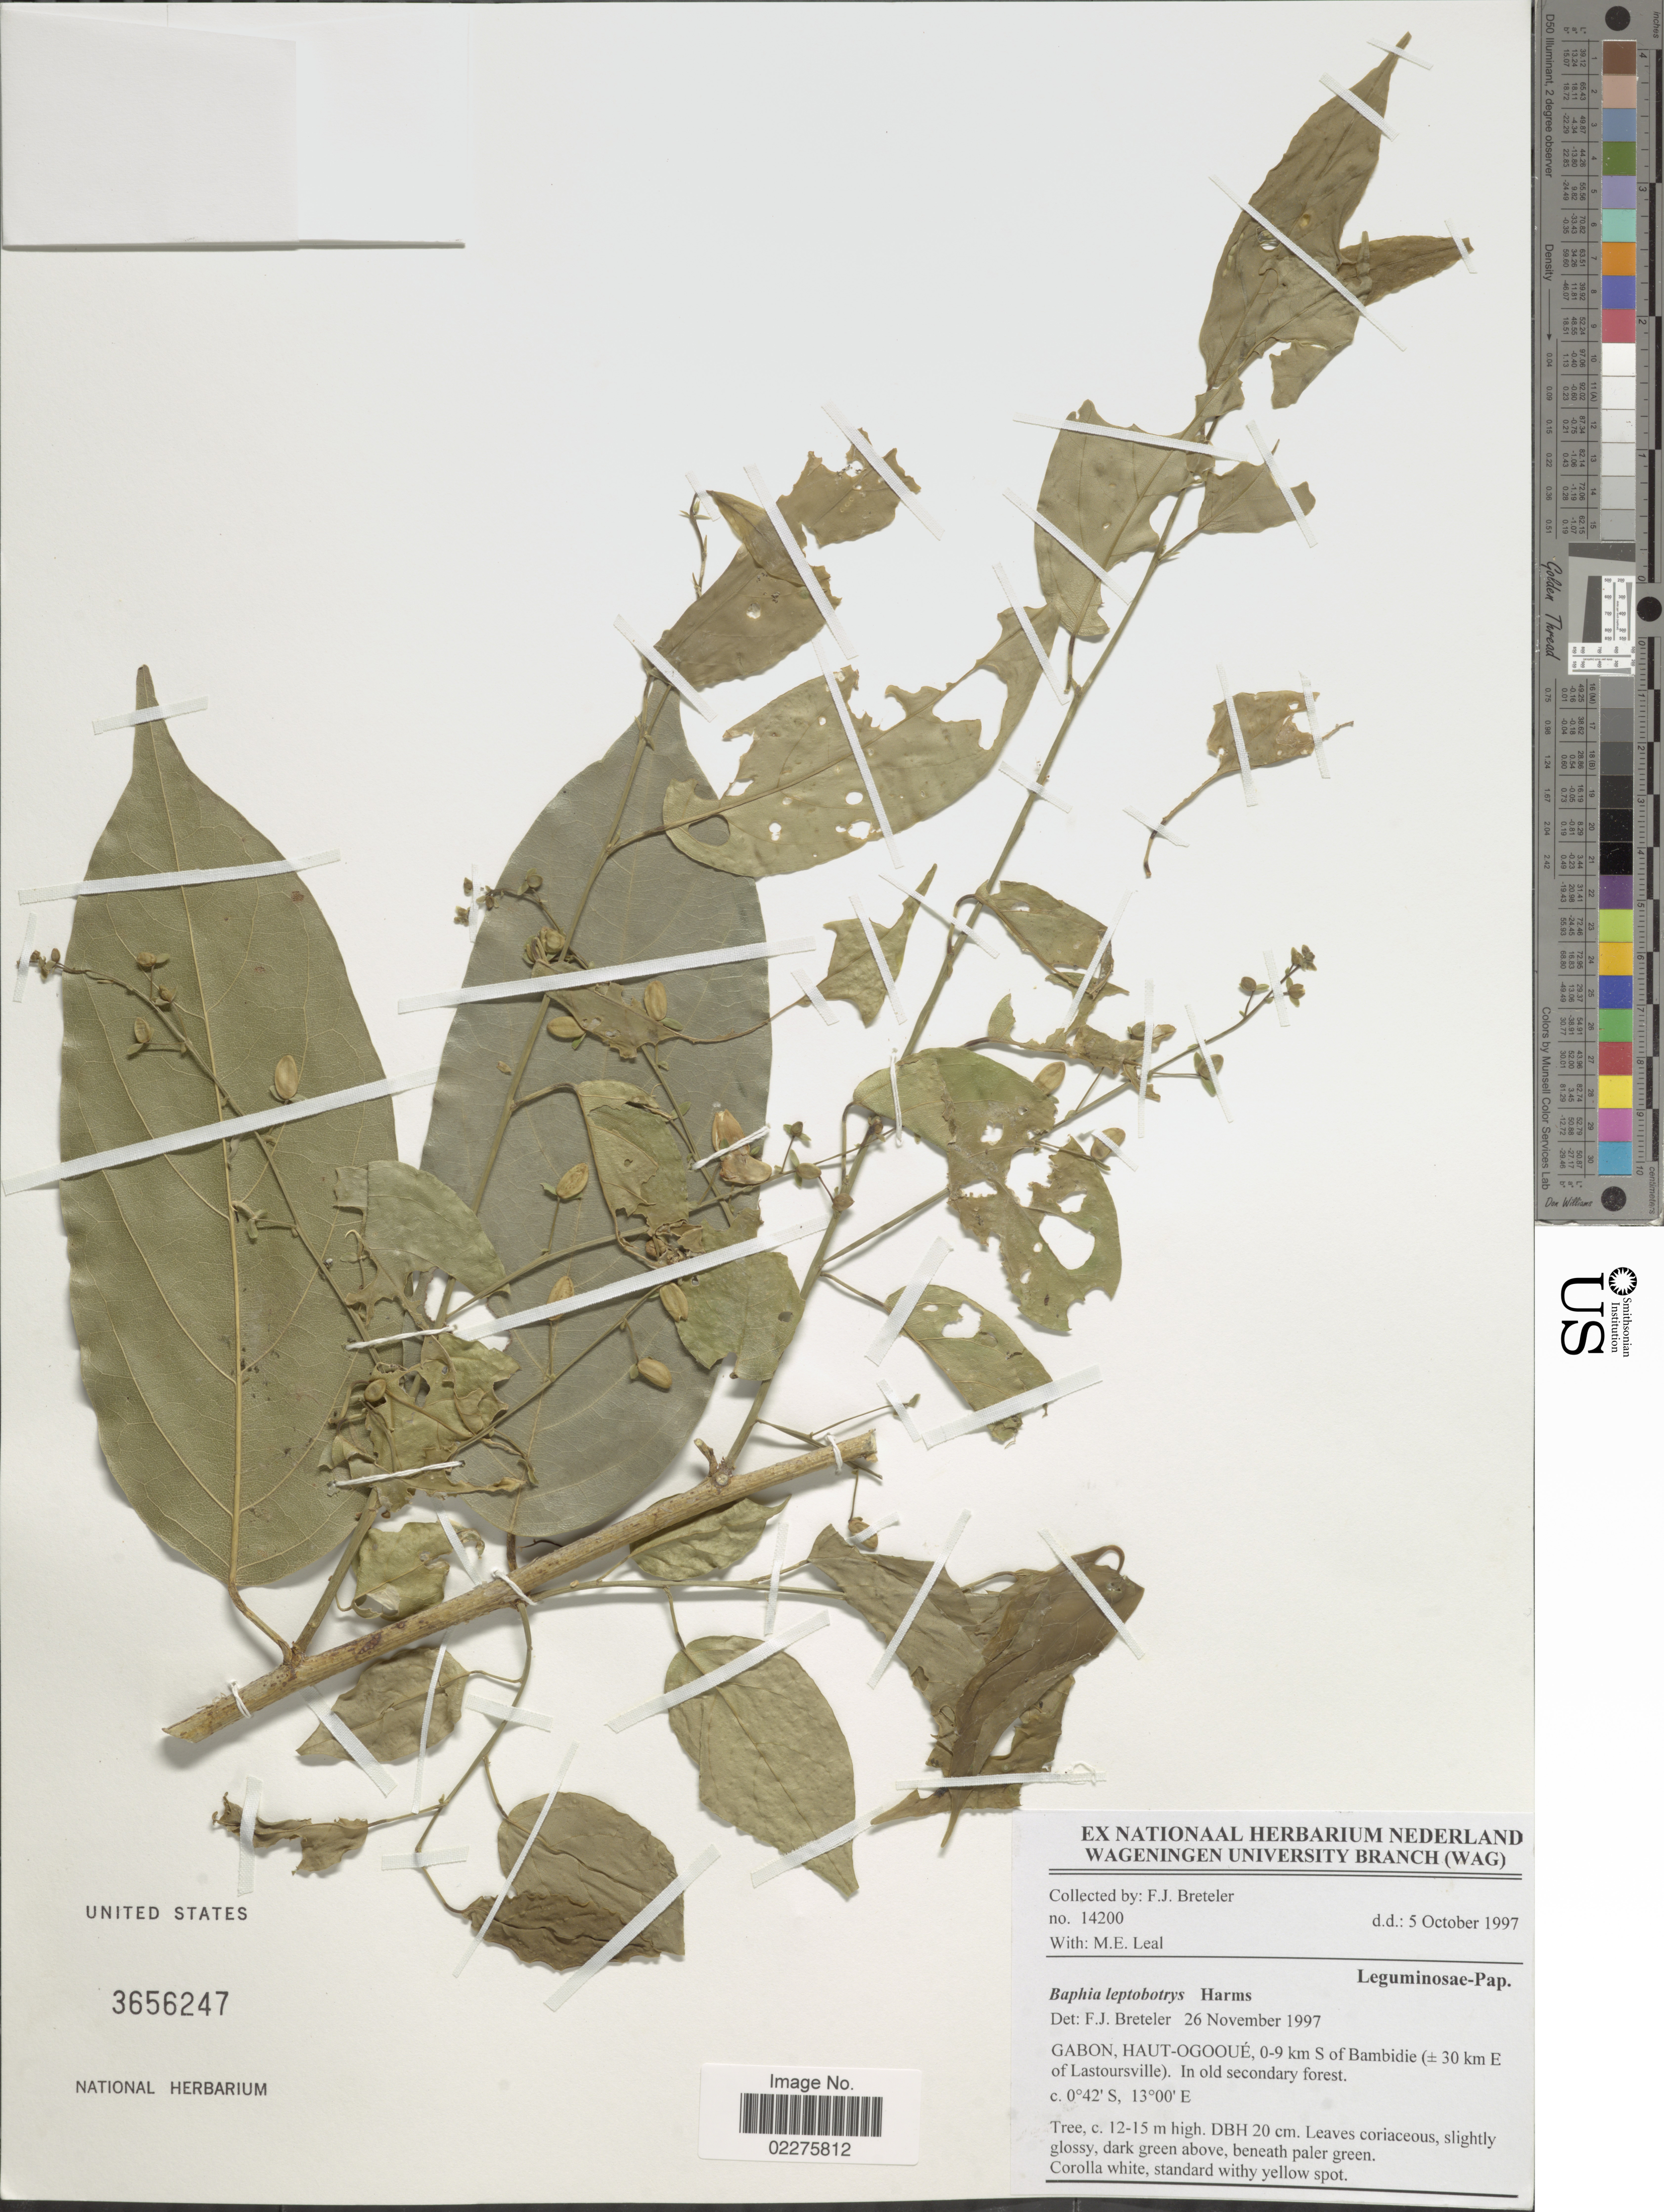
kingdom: Plantae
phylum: Tracheophyta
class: Magnoliopsida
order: Fabales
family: Fabaceae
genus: Baphia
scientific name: Baphia leptobotrys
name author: Harms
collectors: F. J. Breteler & M. E. Leal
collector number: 14200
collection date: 1997-10-05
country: Gabon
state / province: Haut-Ogooue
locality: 0-9 km S of Bambidie (± 30 km E of Lastoursville)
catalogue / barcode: US 3656247